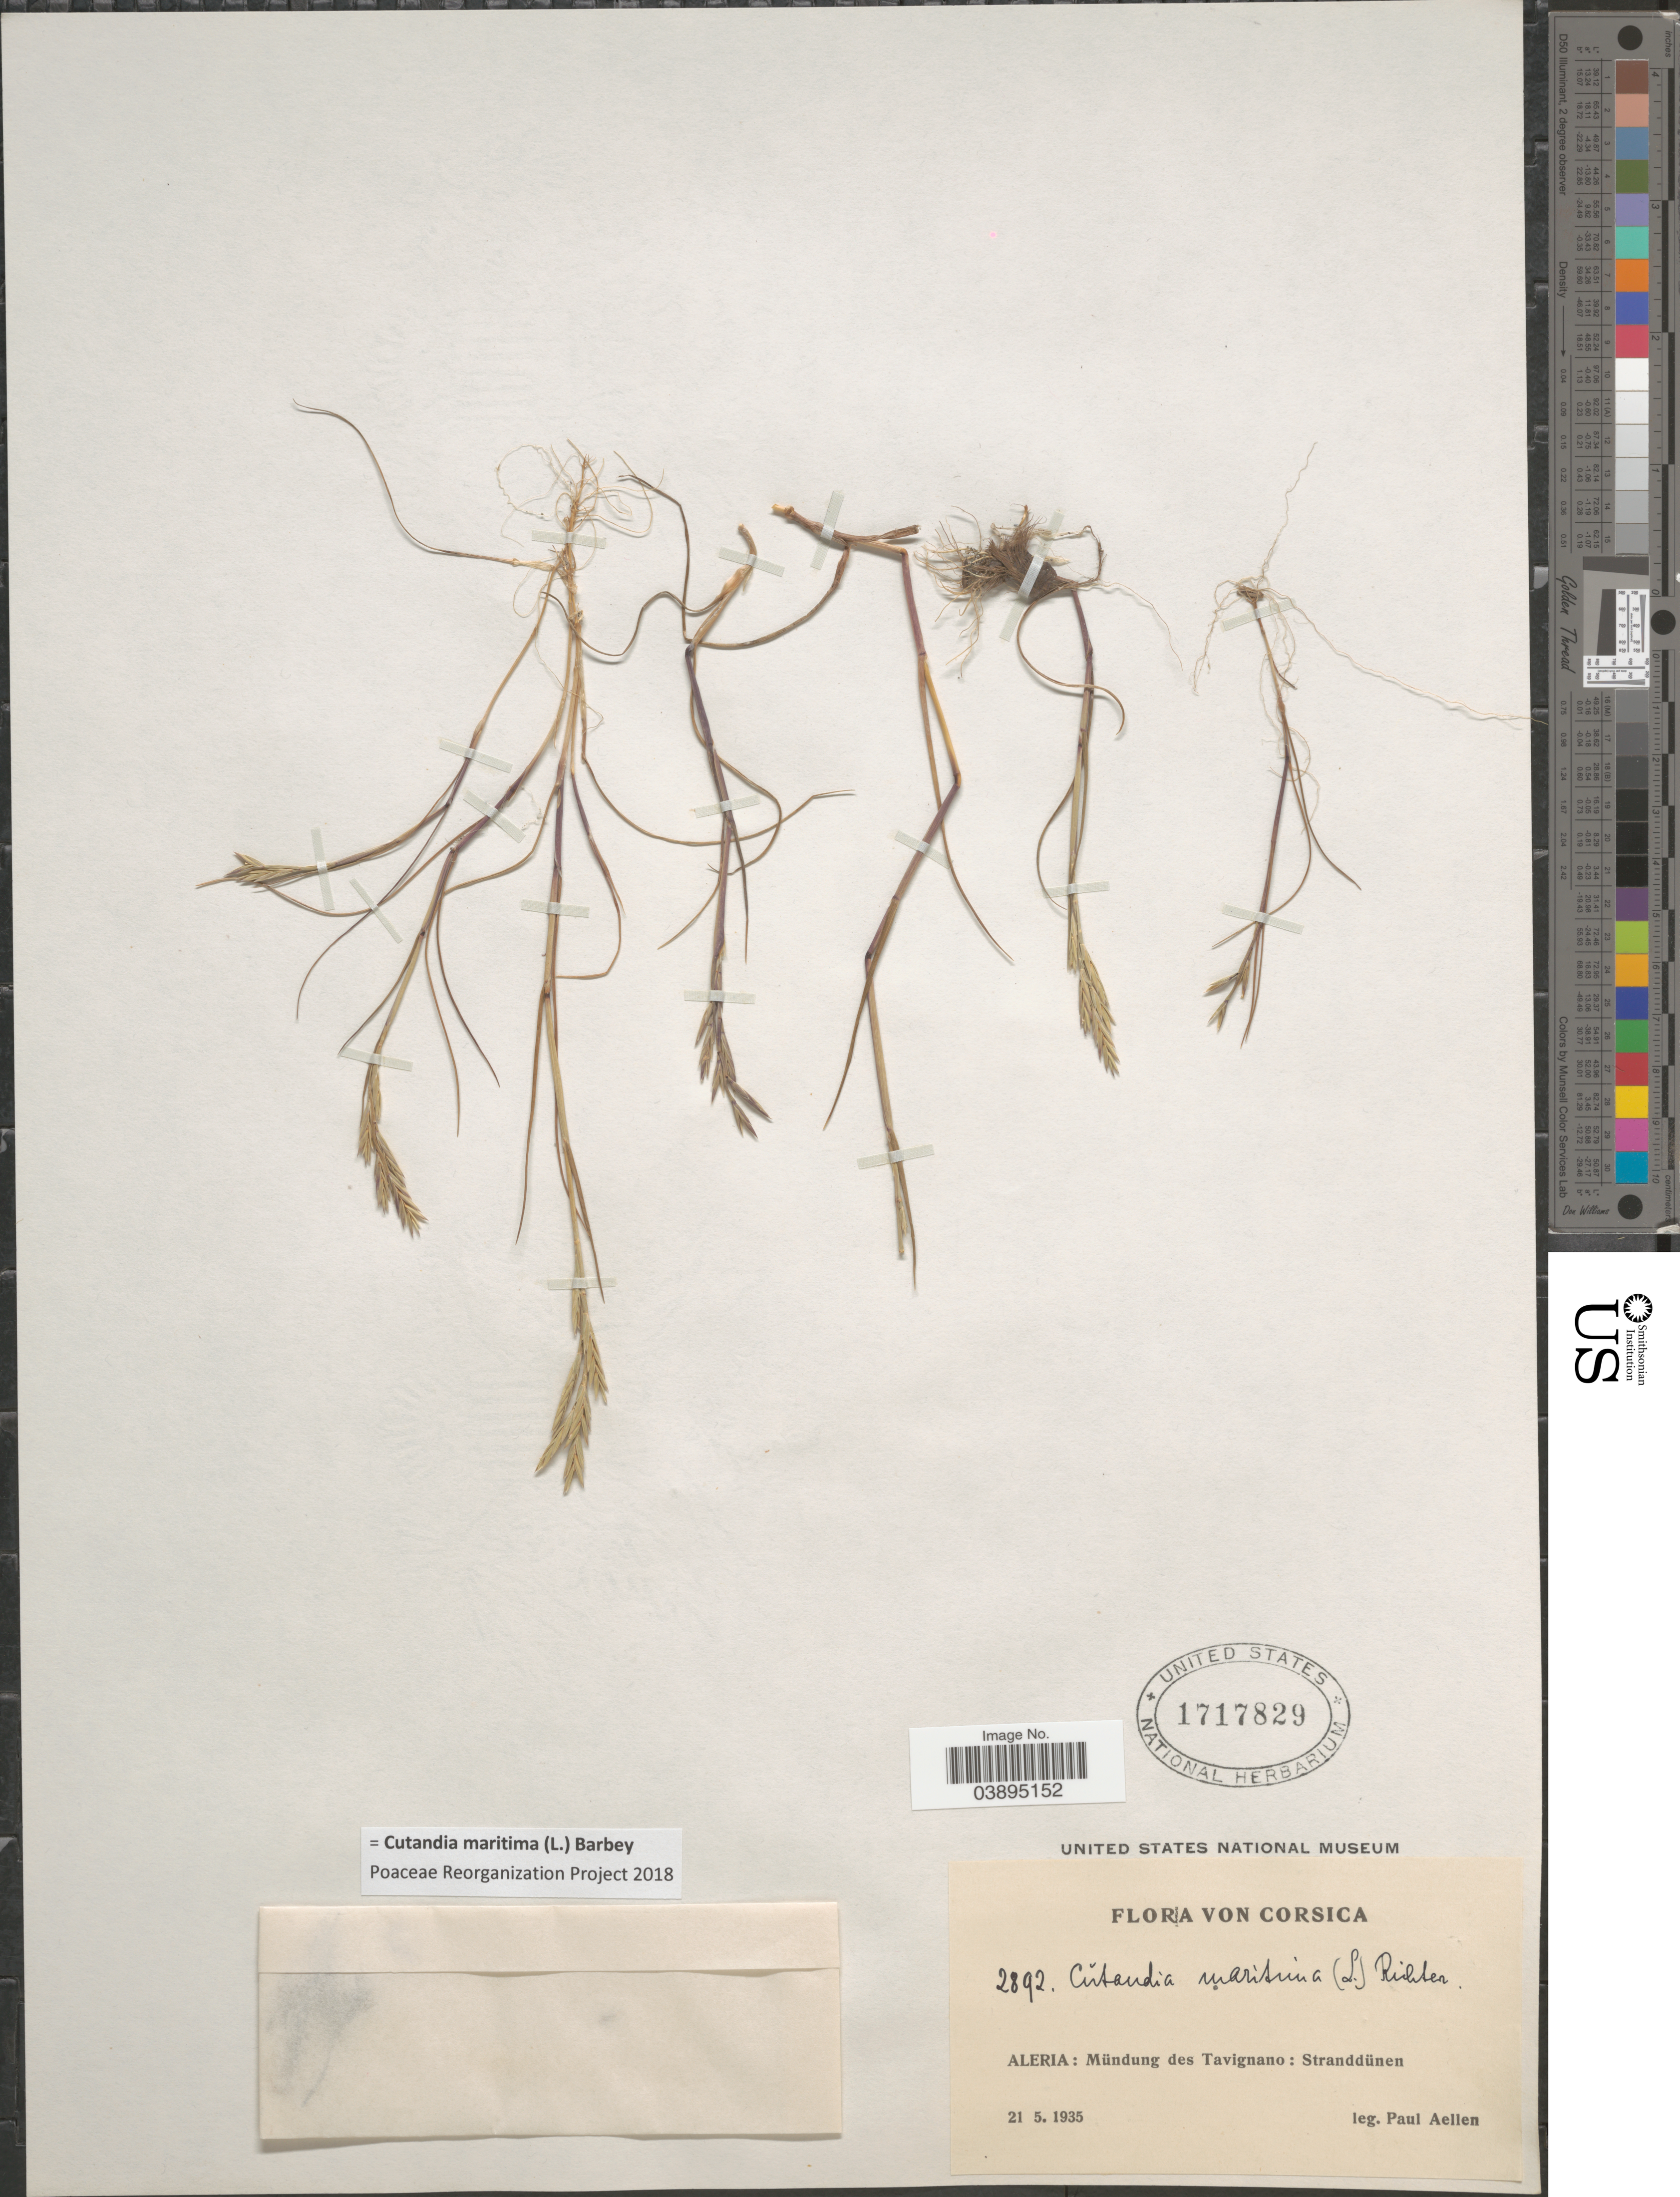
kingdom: Plantae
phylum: Tracheophyta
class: Liliopsida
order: Poales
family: Poaceae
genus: Cutandia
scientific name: Cutandia maritima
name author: (L.) Barbey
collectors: P. Aellen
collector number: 2892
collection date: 1935-05-21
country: France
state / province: Corsica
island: Corse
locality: Aleria: Mündung des Tavignano: Stranddünen.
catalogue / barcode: US 1717829